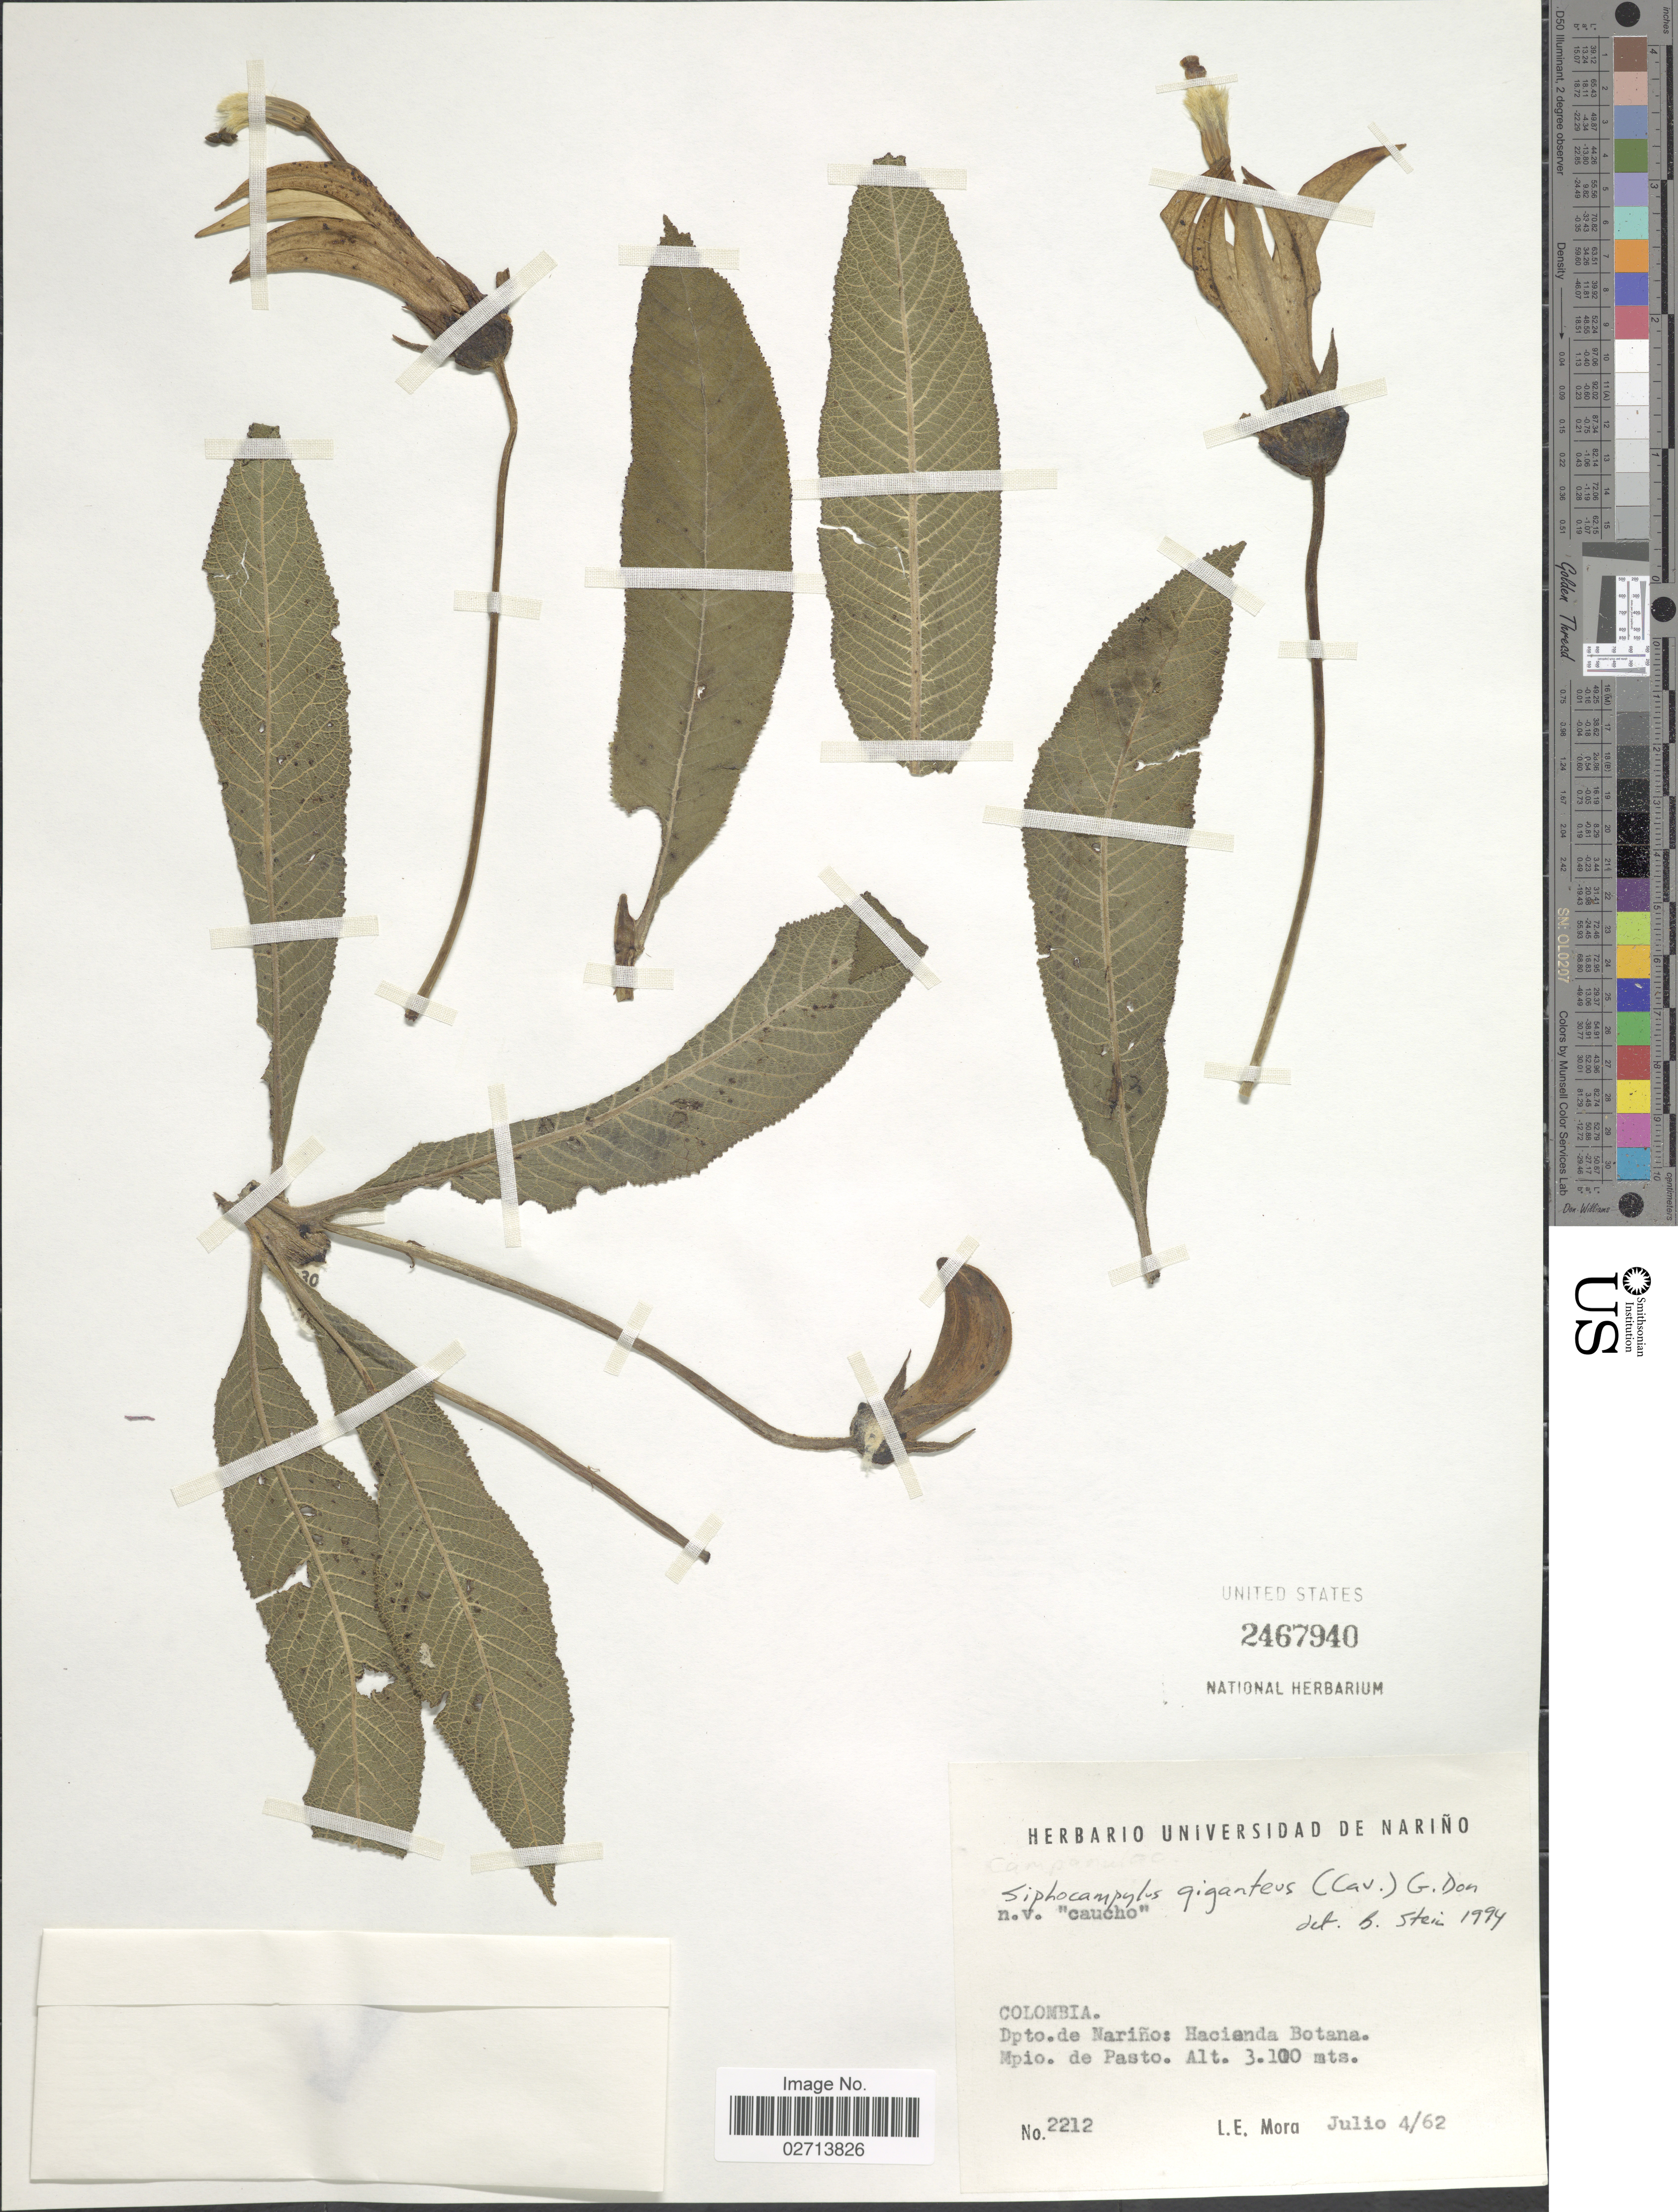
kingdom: Plantae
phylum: Tracheophyta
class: Magnoliopsida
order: Asterales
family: Campanulaceae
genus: Siphocampylus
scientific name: Siphocampylus giganteus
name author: (Cav.) G. Don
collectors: L. Mora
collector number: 2212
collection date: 1962-07-04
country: Colombia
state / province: Nariño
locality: Dpto. Nariño: Hacienda Botana. Mpio de Pasto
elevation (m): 3100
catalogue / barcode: US 2467940